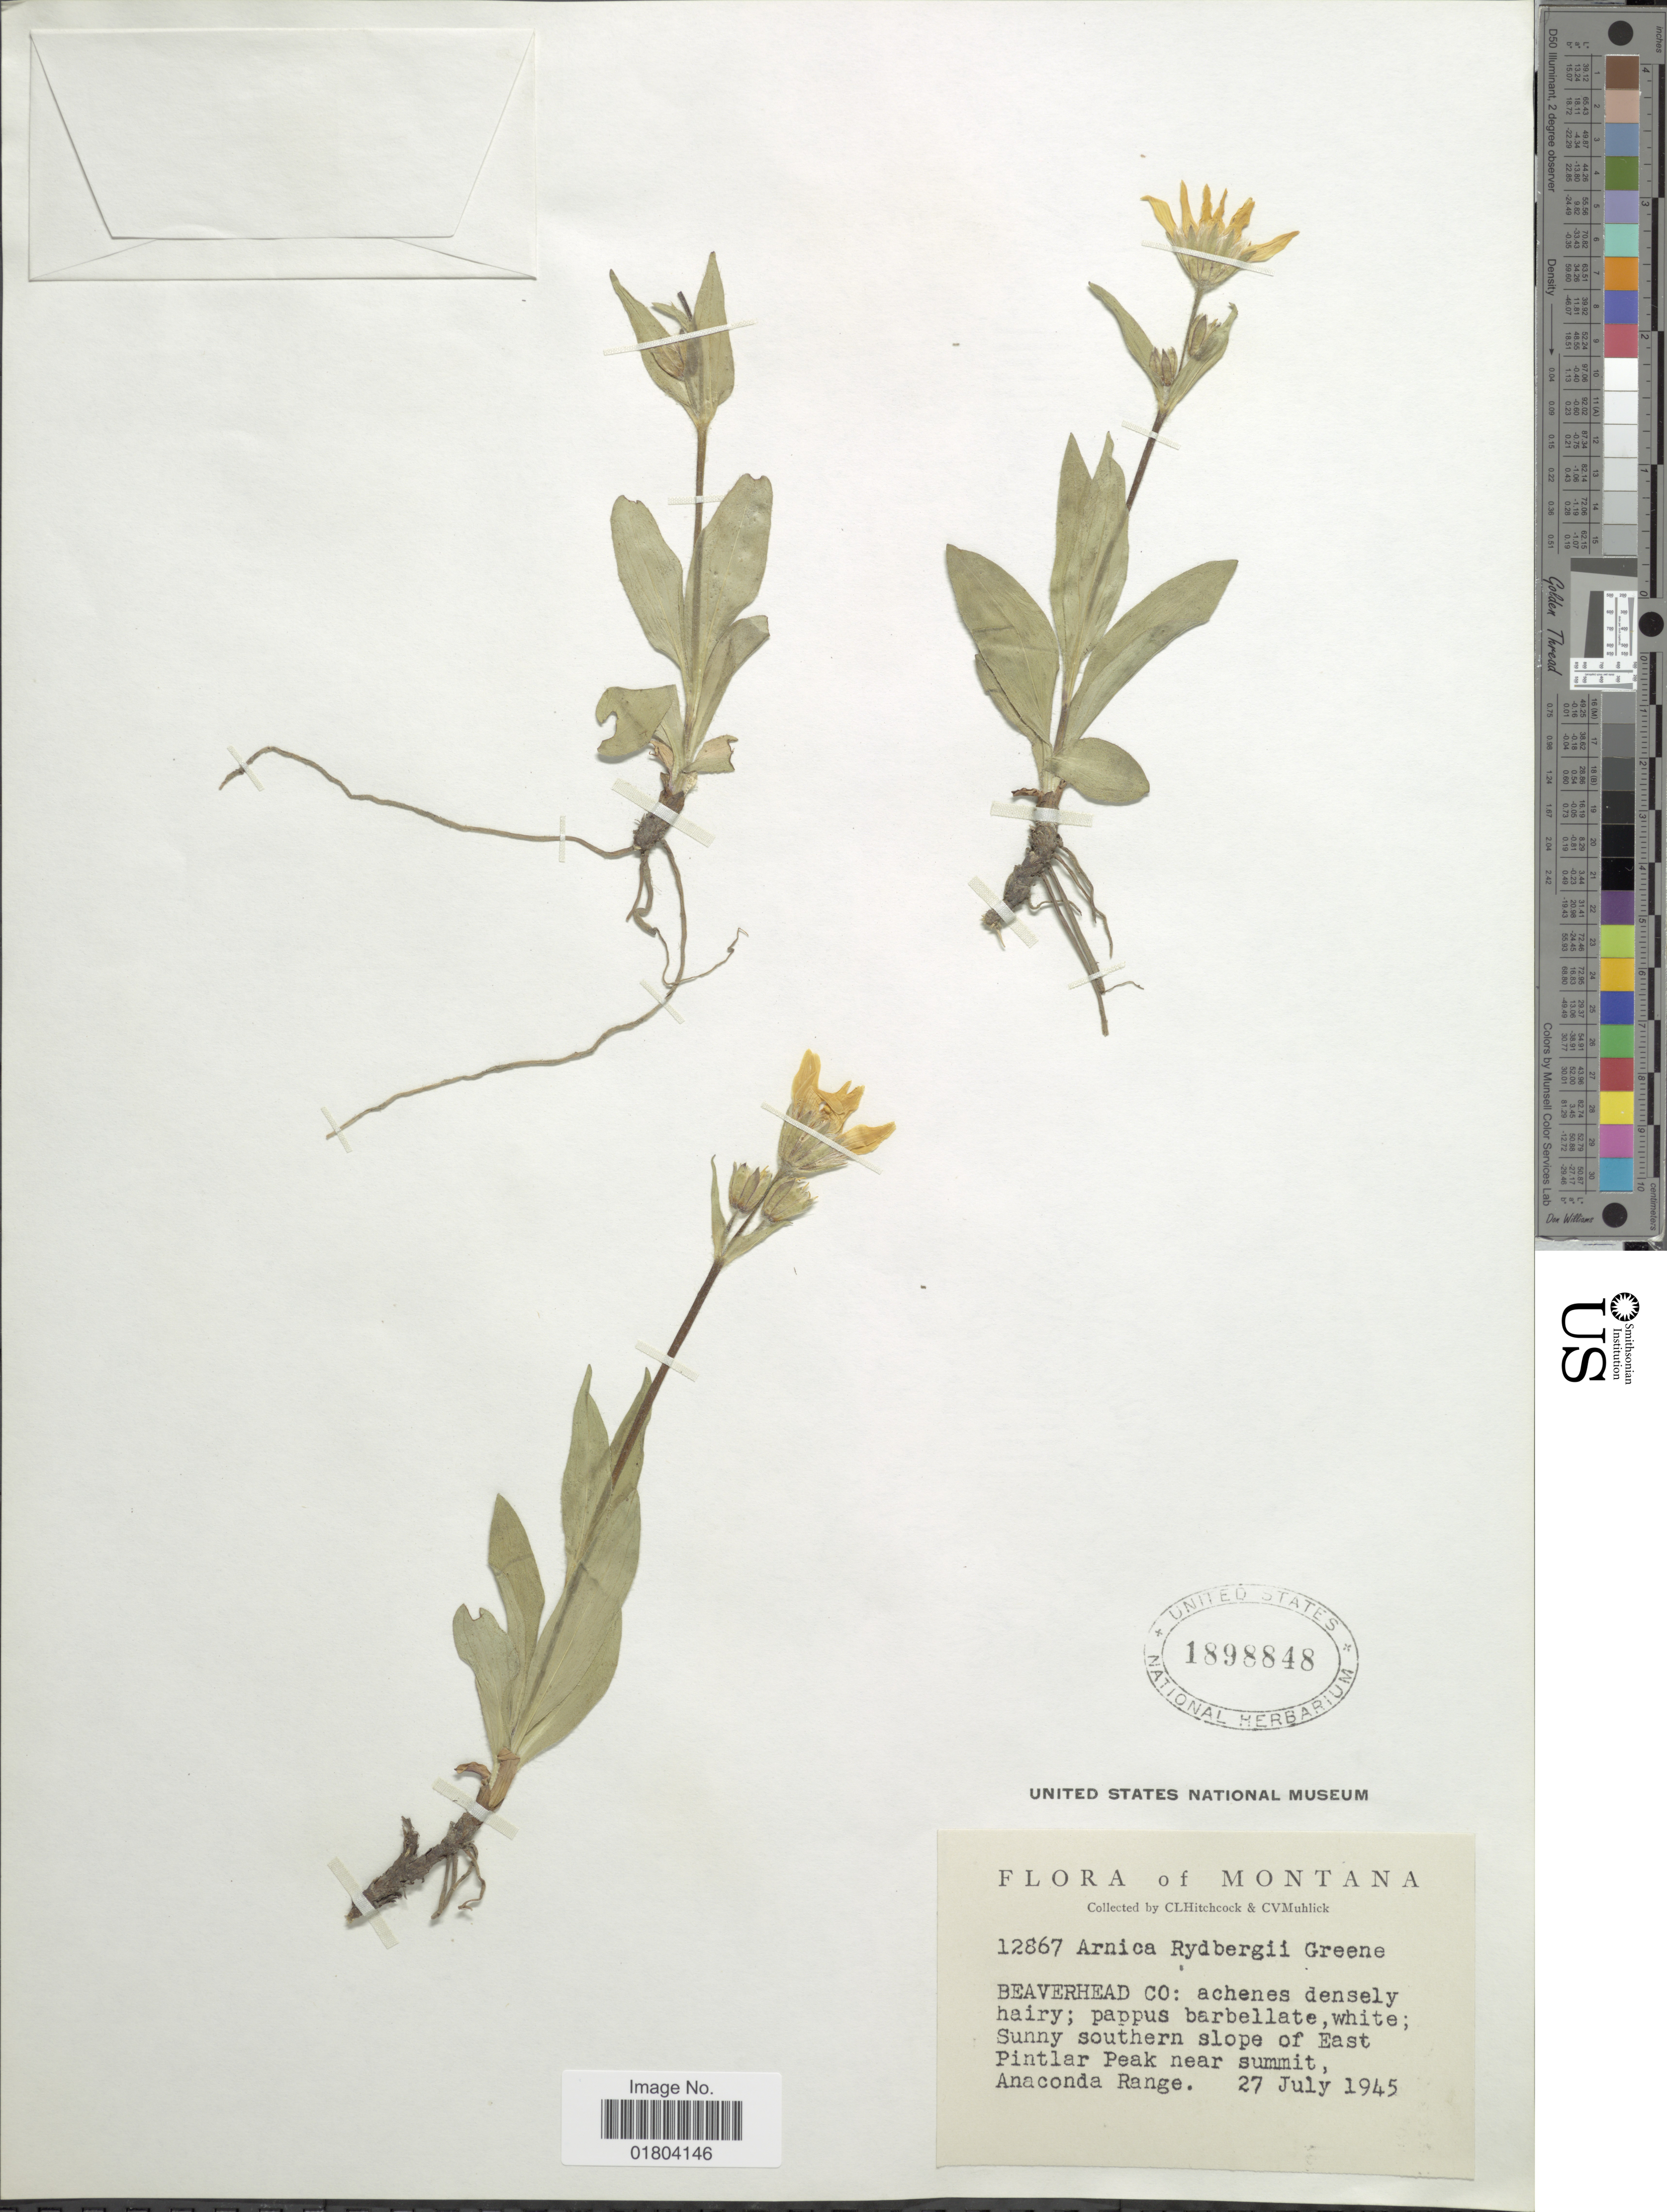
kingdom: Plantae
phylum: Tracheophyta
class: Magnoliopsida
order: Asterales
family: Asteraceae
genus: Arnica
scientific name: Arnica rydbergii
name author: Greene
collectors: C. L. Hitchcock & C. V. Muhlick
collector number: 12867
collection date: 1945-07-27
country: United States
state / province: Montana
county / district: Beaverhead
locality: Sunny southern slope of East Pintlar Peak near summit, Anaconda Range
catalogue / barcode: US 1898848